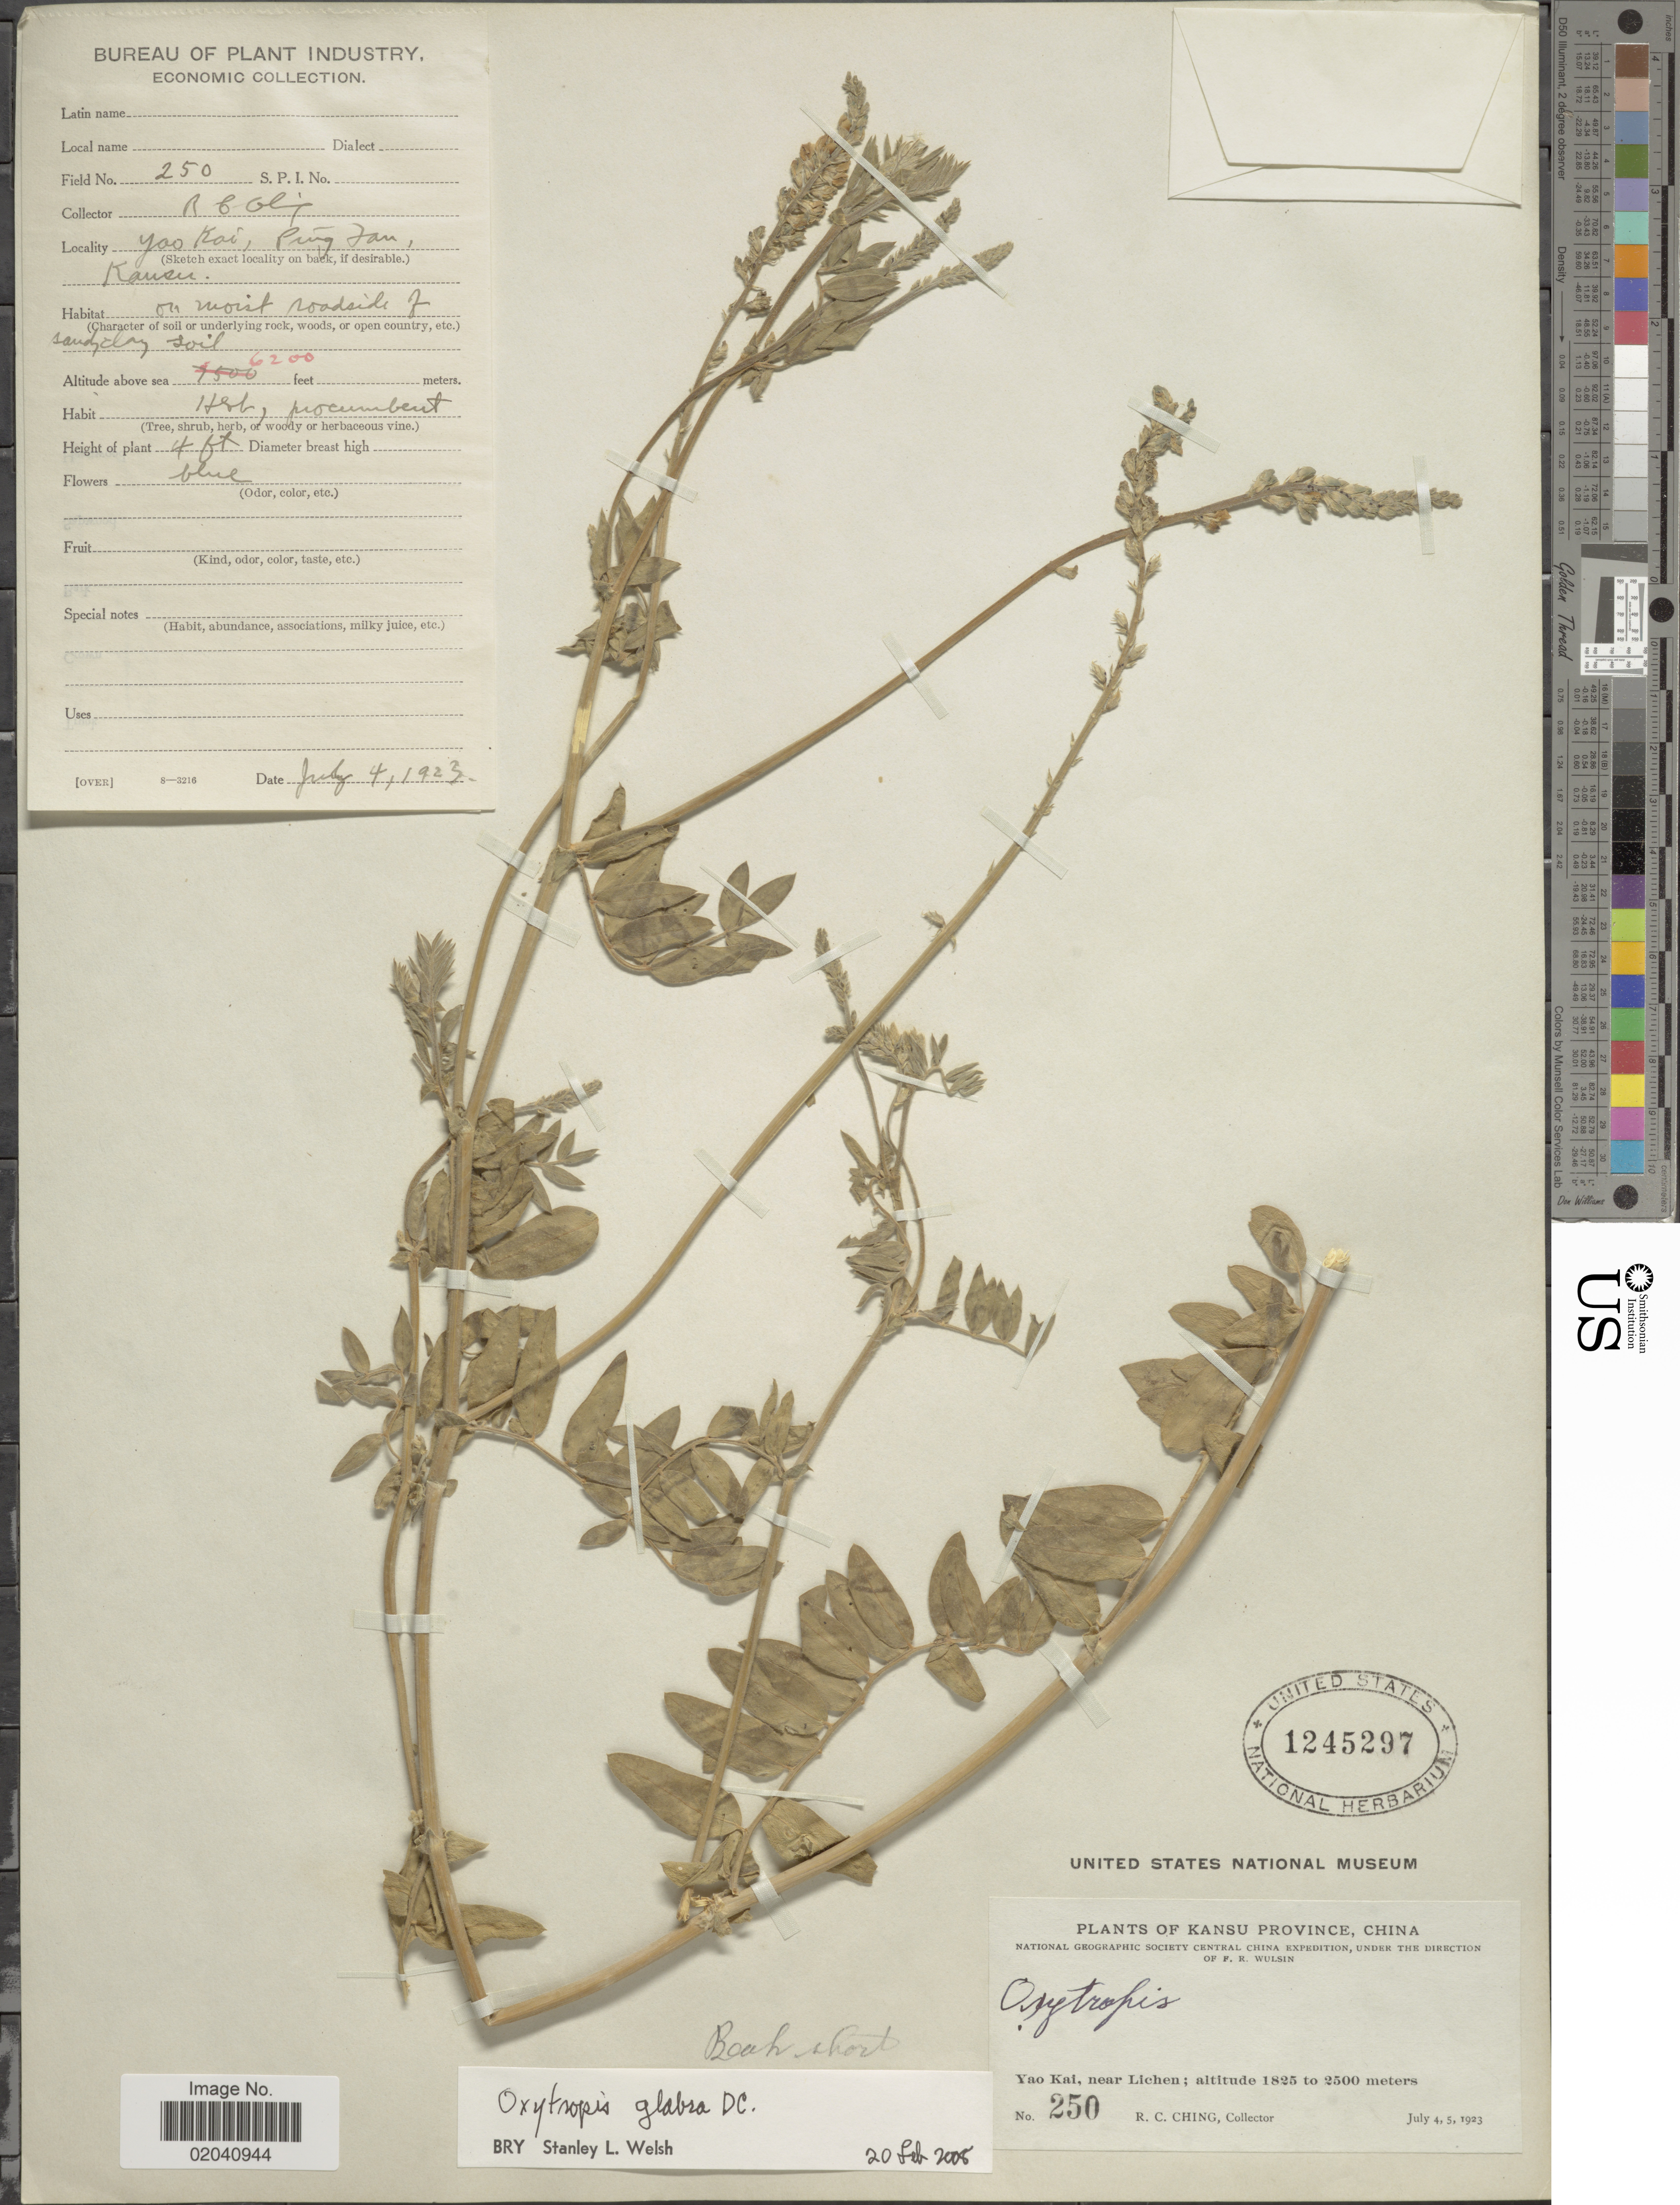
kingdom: Plantae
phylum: Tracheophyta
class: Magnoliopsida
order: Fabales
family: Fabaceae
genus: Oxytropis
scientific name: Oxytropis glabra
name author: DC.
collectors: R. C. Ching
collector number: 250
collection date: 1923-05-04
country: China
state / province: Gansu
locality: Kansu Province. Yao Kai, near Lichen, Ping Fan, on moist roadside of sandy clay soil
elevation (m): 6200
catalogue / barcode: US 1245297